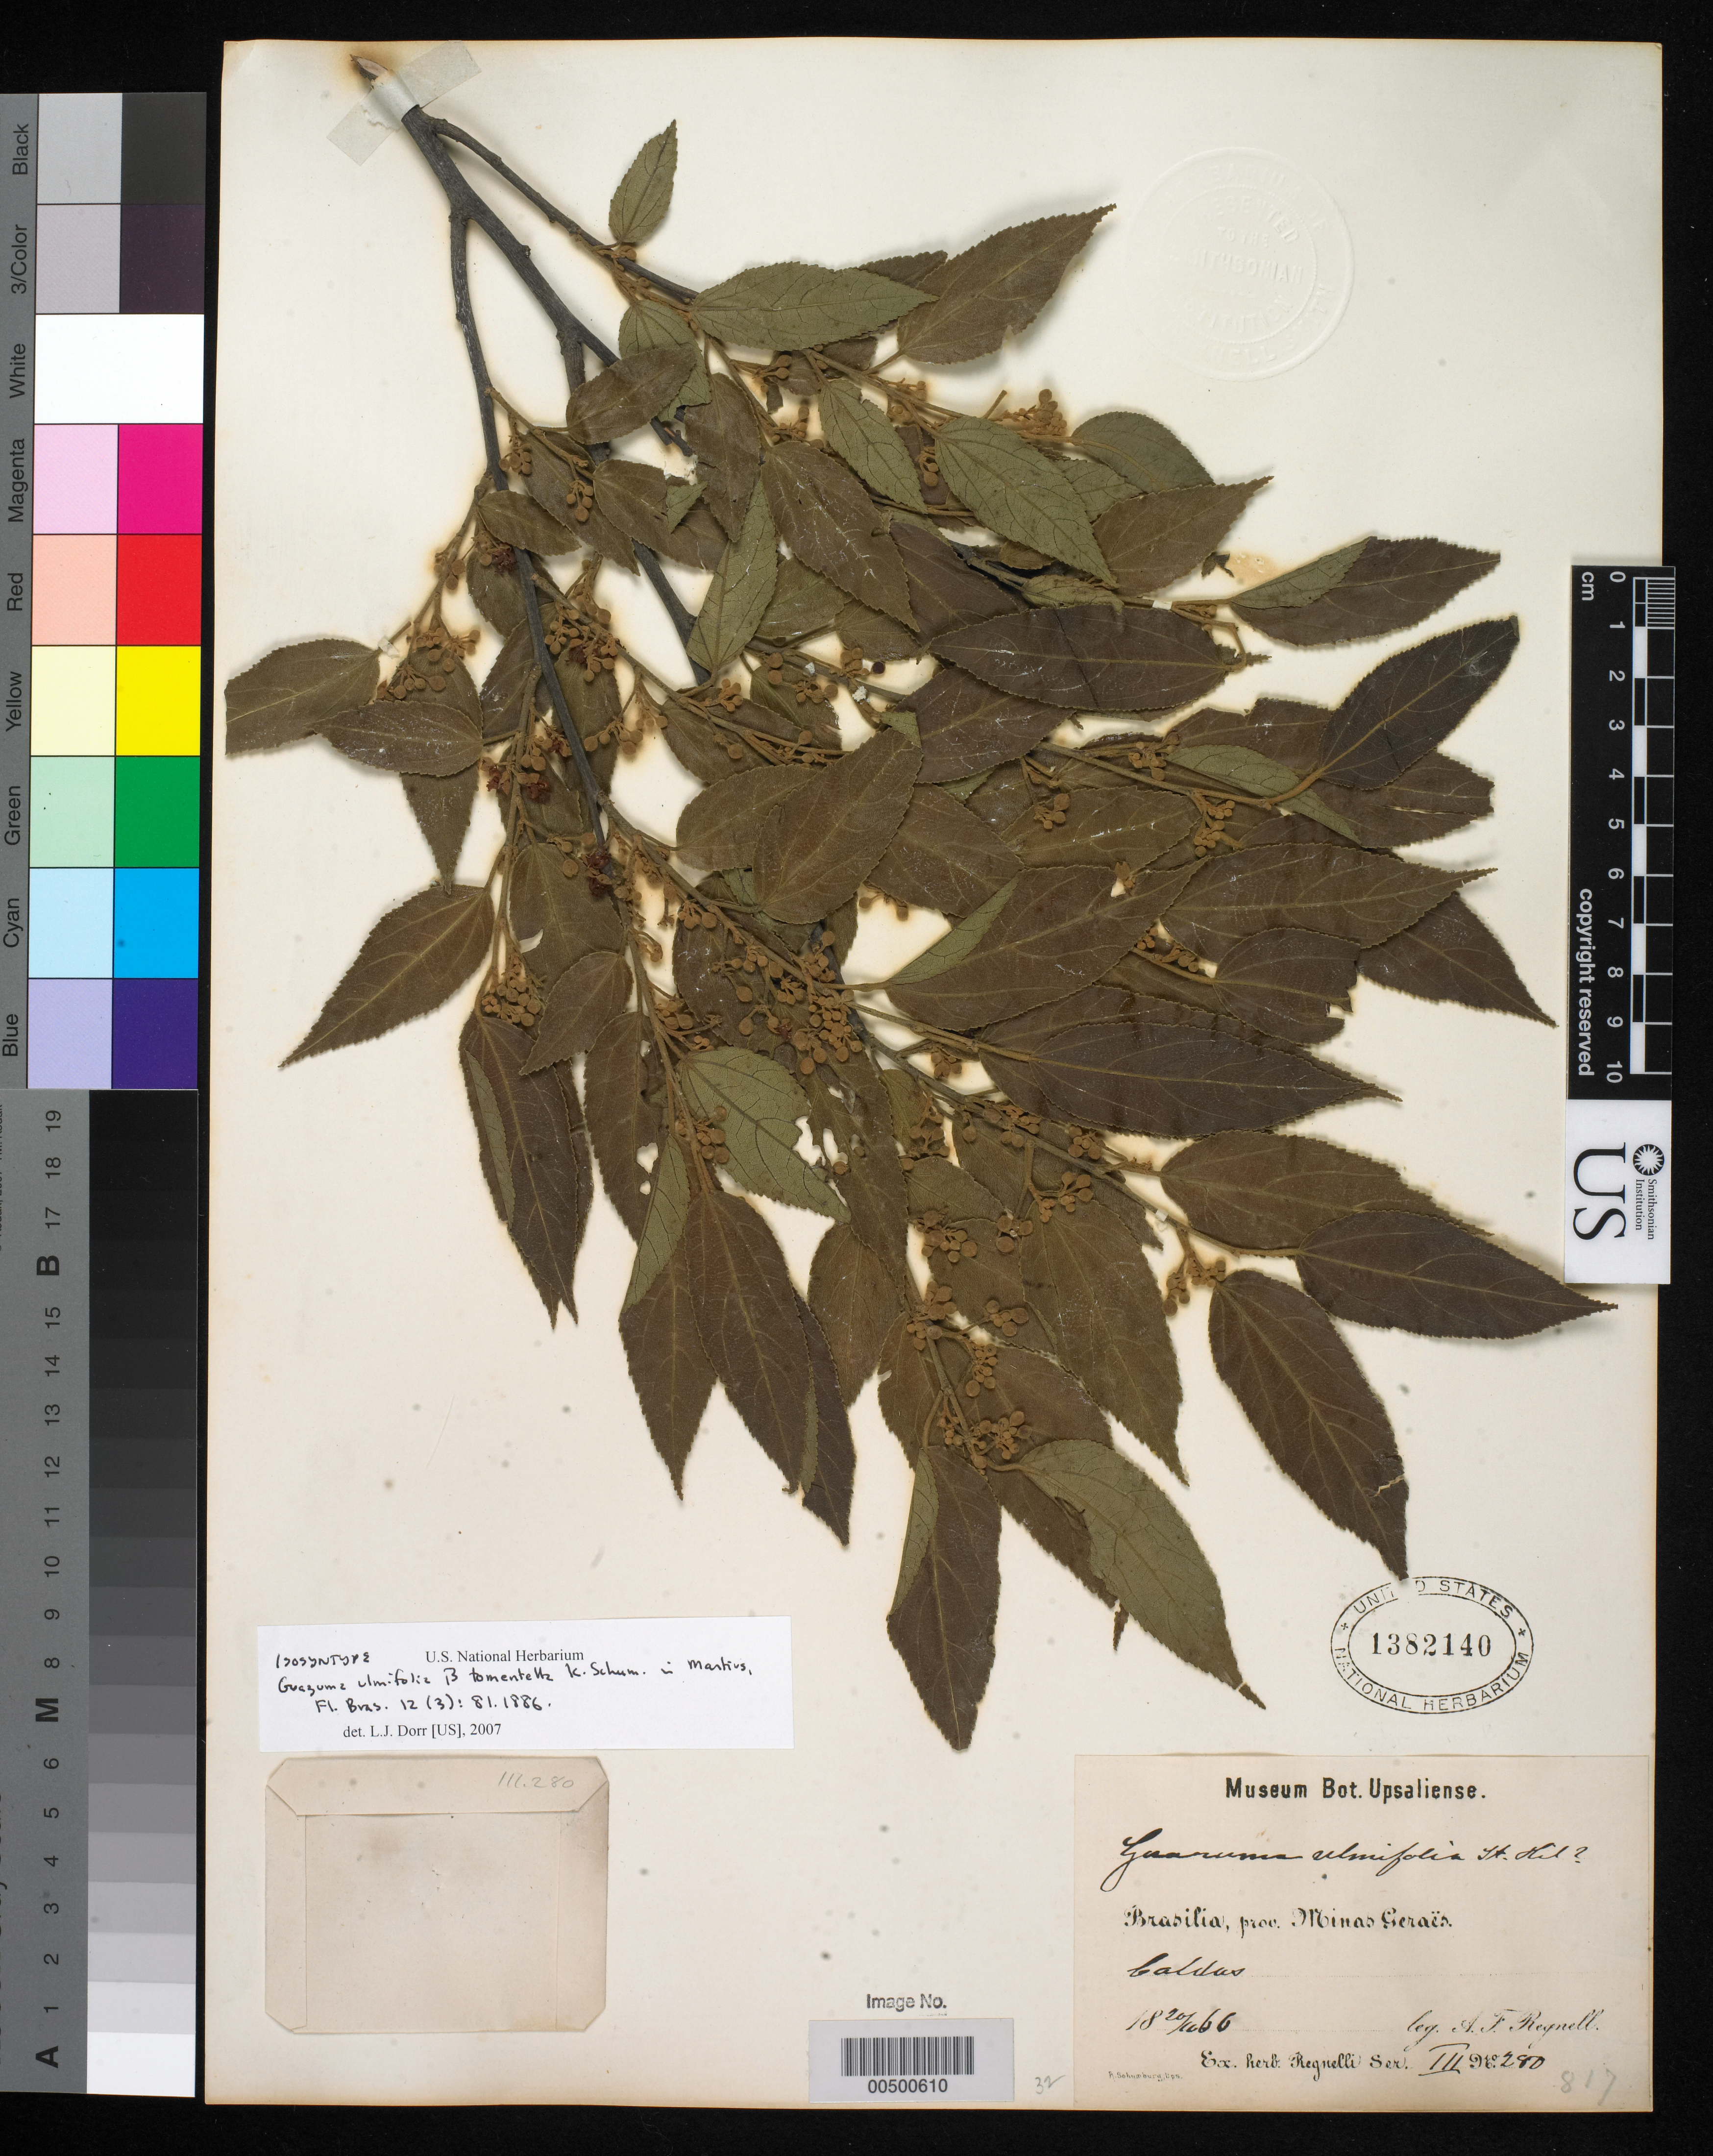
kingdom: Plantae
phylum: Tracheophyta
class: Magnoliopsida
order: Malvales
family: Malvaceae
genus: Guazuma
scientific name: Guazuma ulmifolia var. tomentella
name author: K. Schum.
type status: Isosyntype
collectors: A. F. Regnell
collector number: III 280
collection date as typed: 20 Oct 1866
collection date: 1866-10-20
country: Brazil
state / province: Minas Gerais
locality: Brasilia, prov. Minas Geraes. Caldas.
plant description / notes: Lectotype is Glaziou 12455 (C) as designated by Cristóbal, Bonplandia 6()3): 193 (1989).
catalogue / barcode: US 1382140